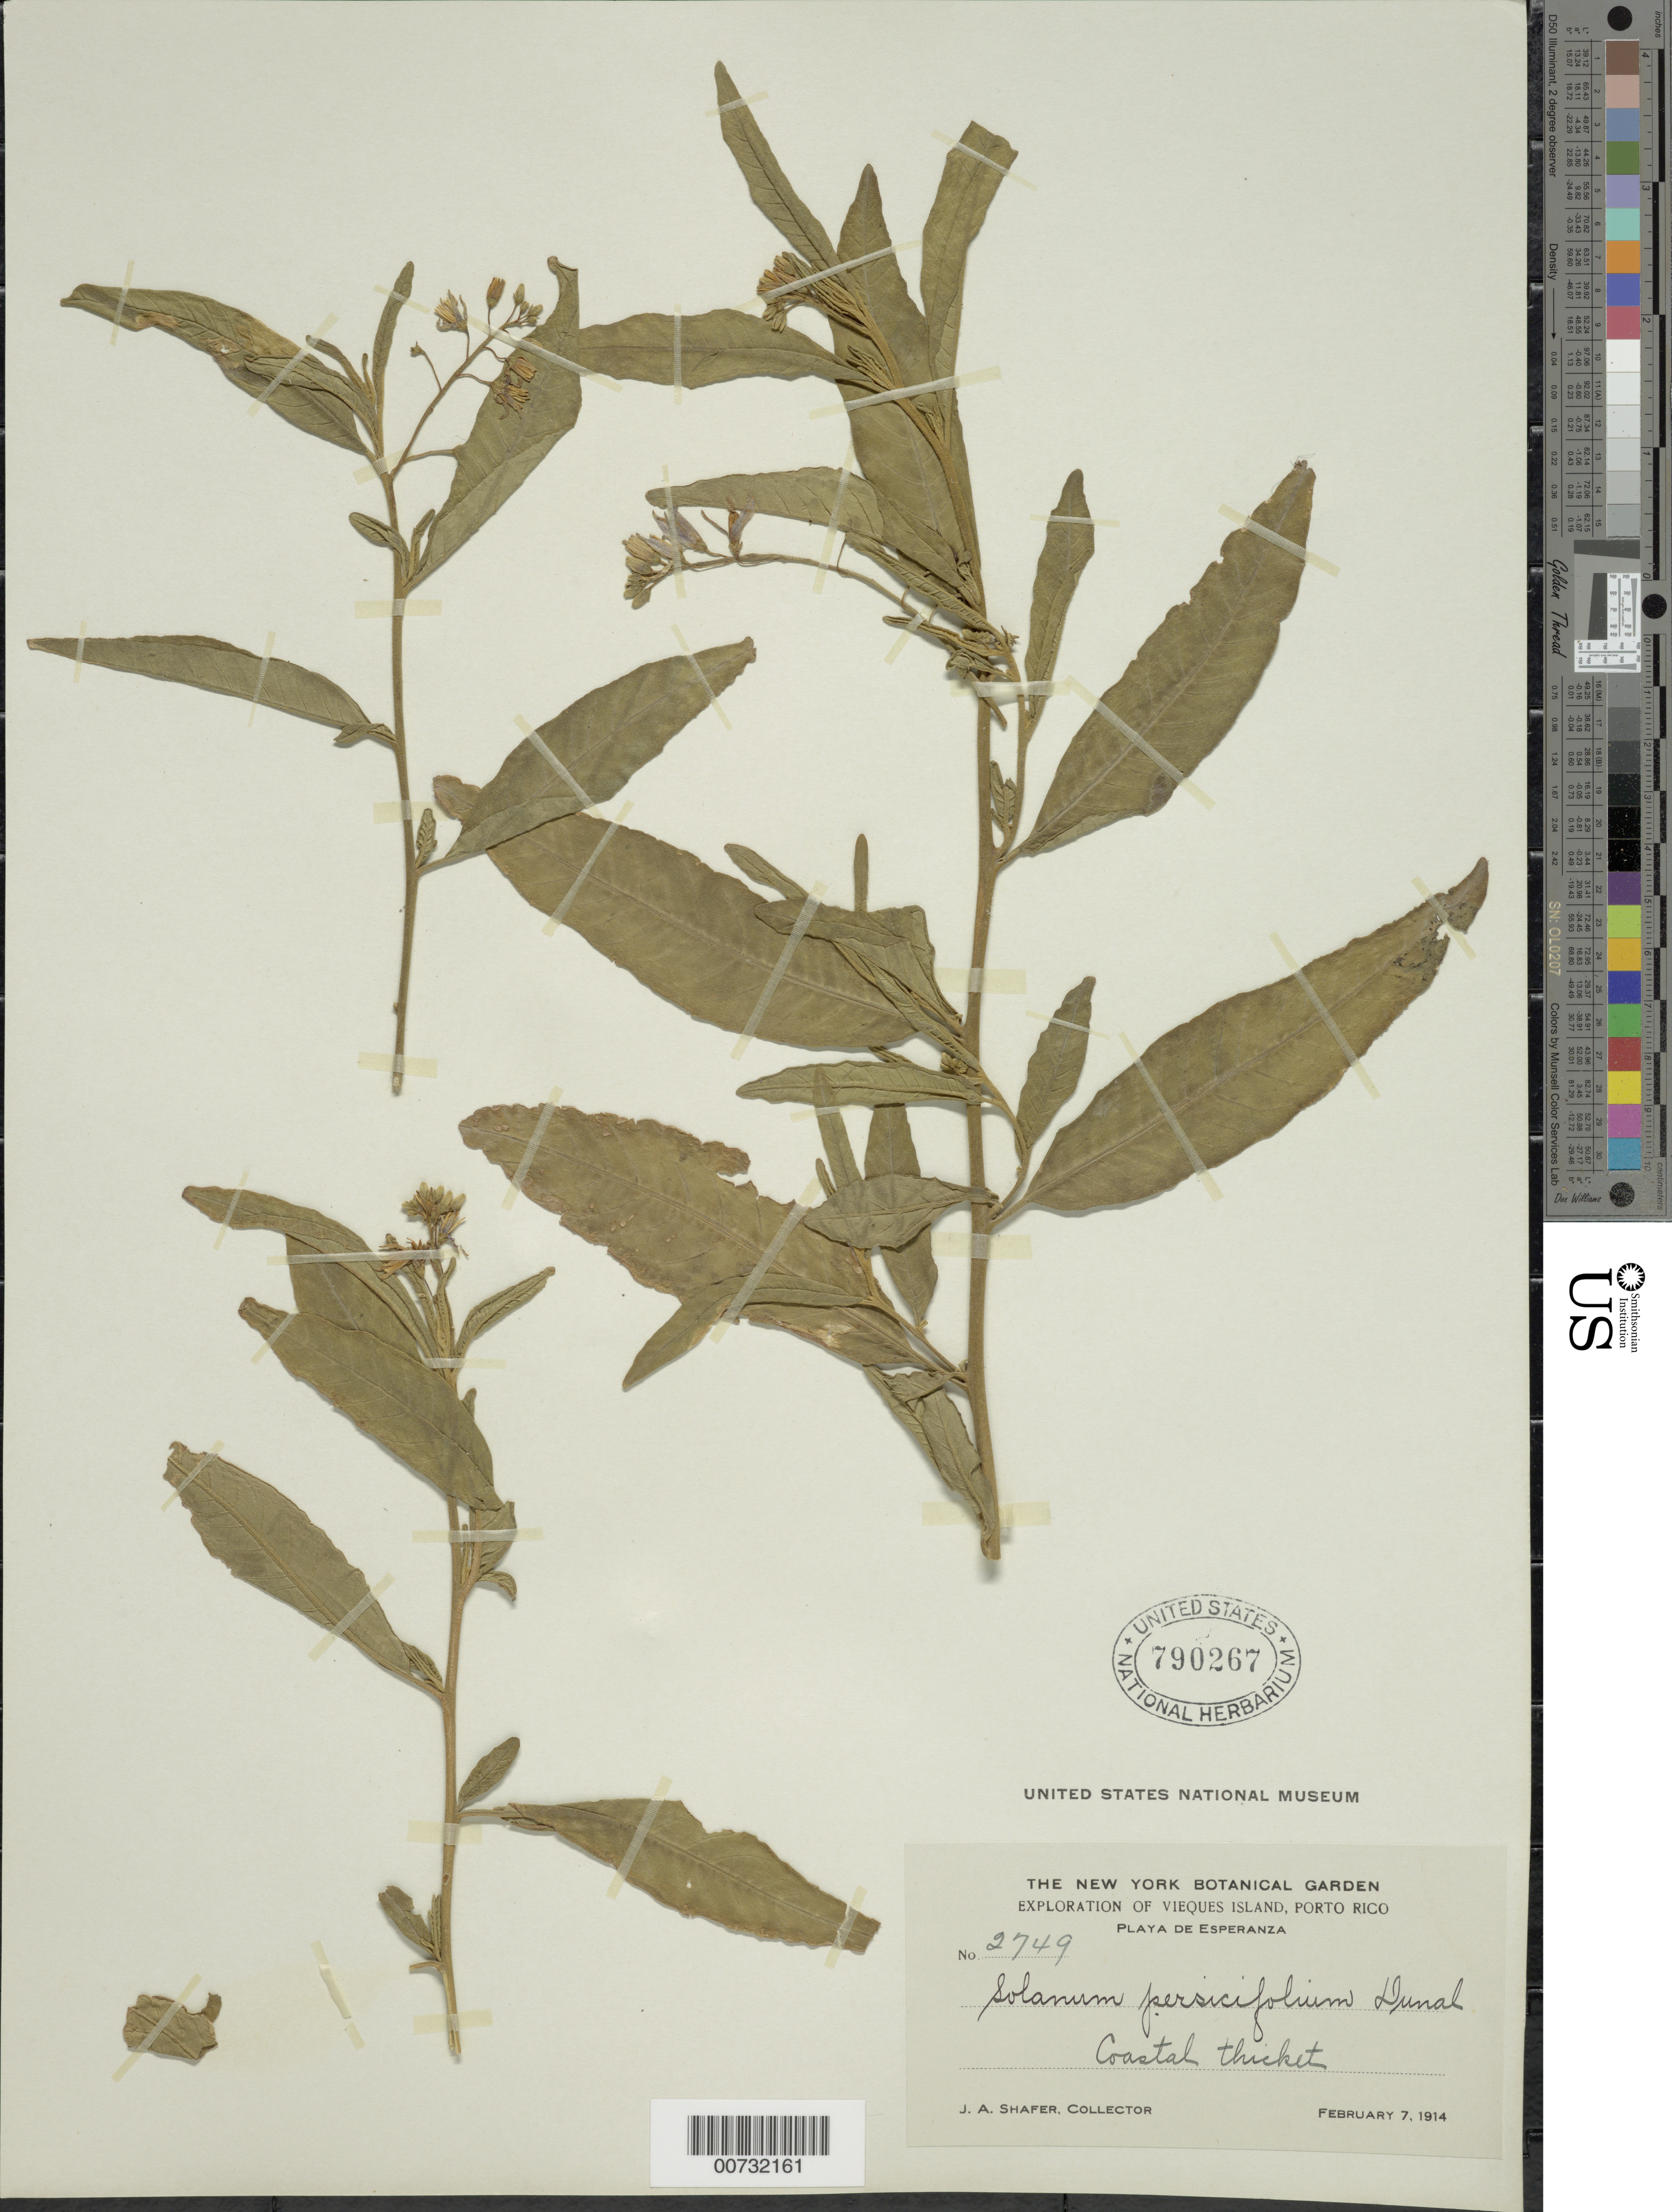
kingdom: Plantae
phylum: Tracheophyta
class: Magnoliopsida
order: Solanales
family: Solanaceae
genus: Solanum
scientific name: Solanum bahamense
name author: L.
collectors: J. A. Shafer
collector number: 2749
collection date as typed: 07 Feb 1914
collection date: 1914-02-07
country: Puerto Rico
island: Vieques I.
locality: Playa de Esperanza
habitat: Coastal thicket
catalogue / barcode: US 790267